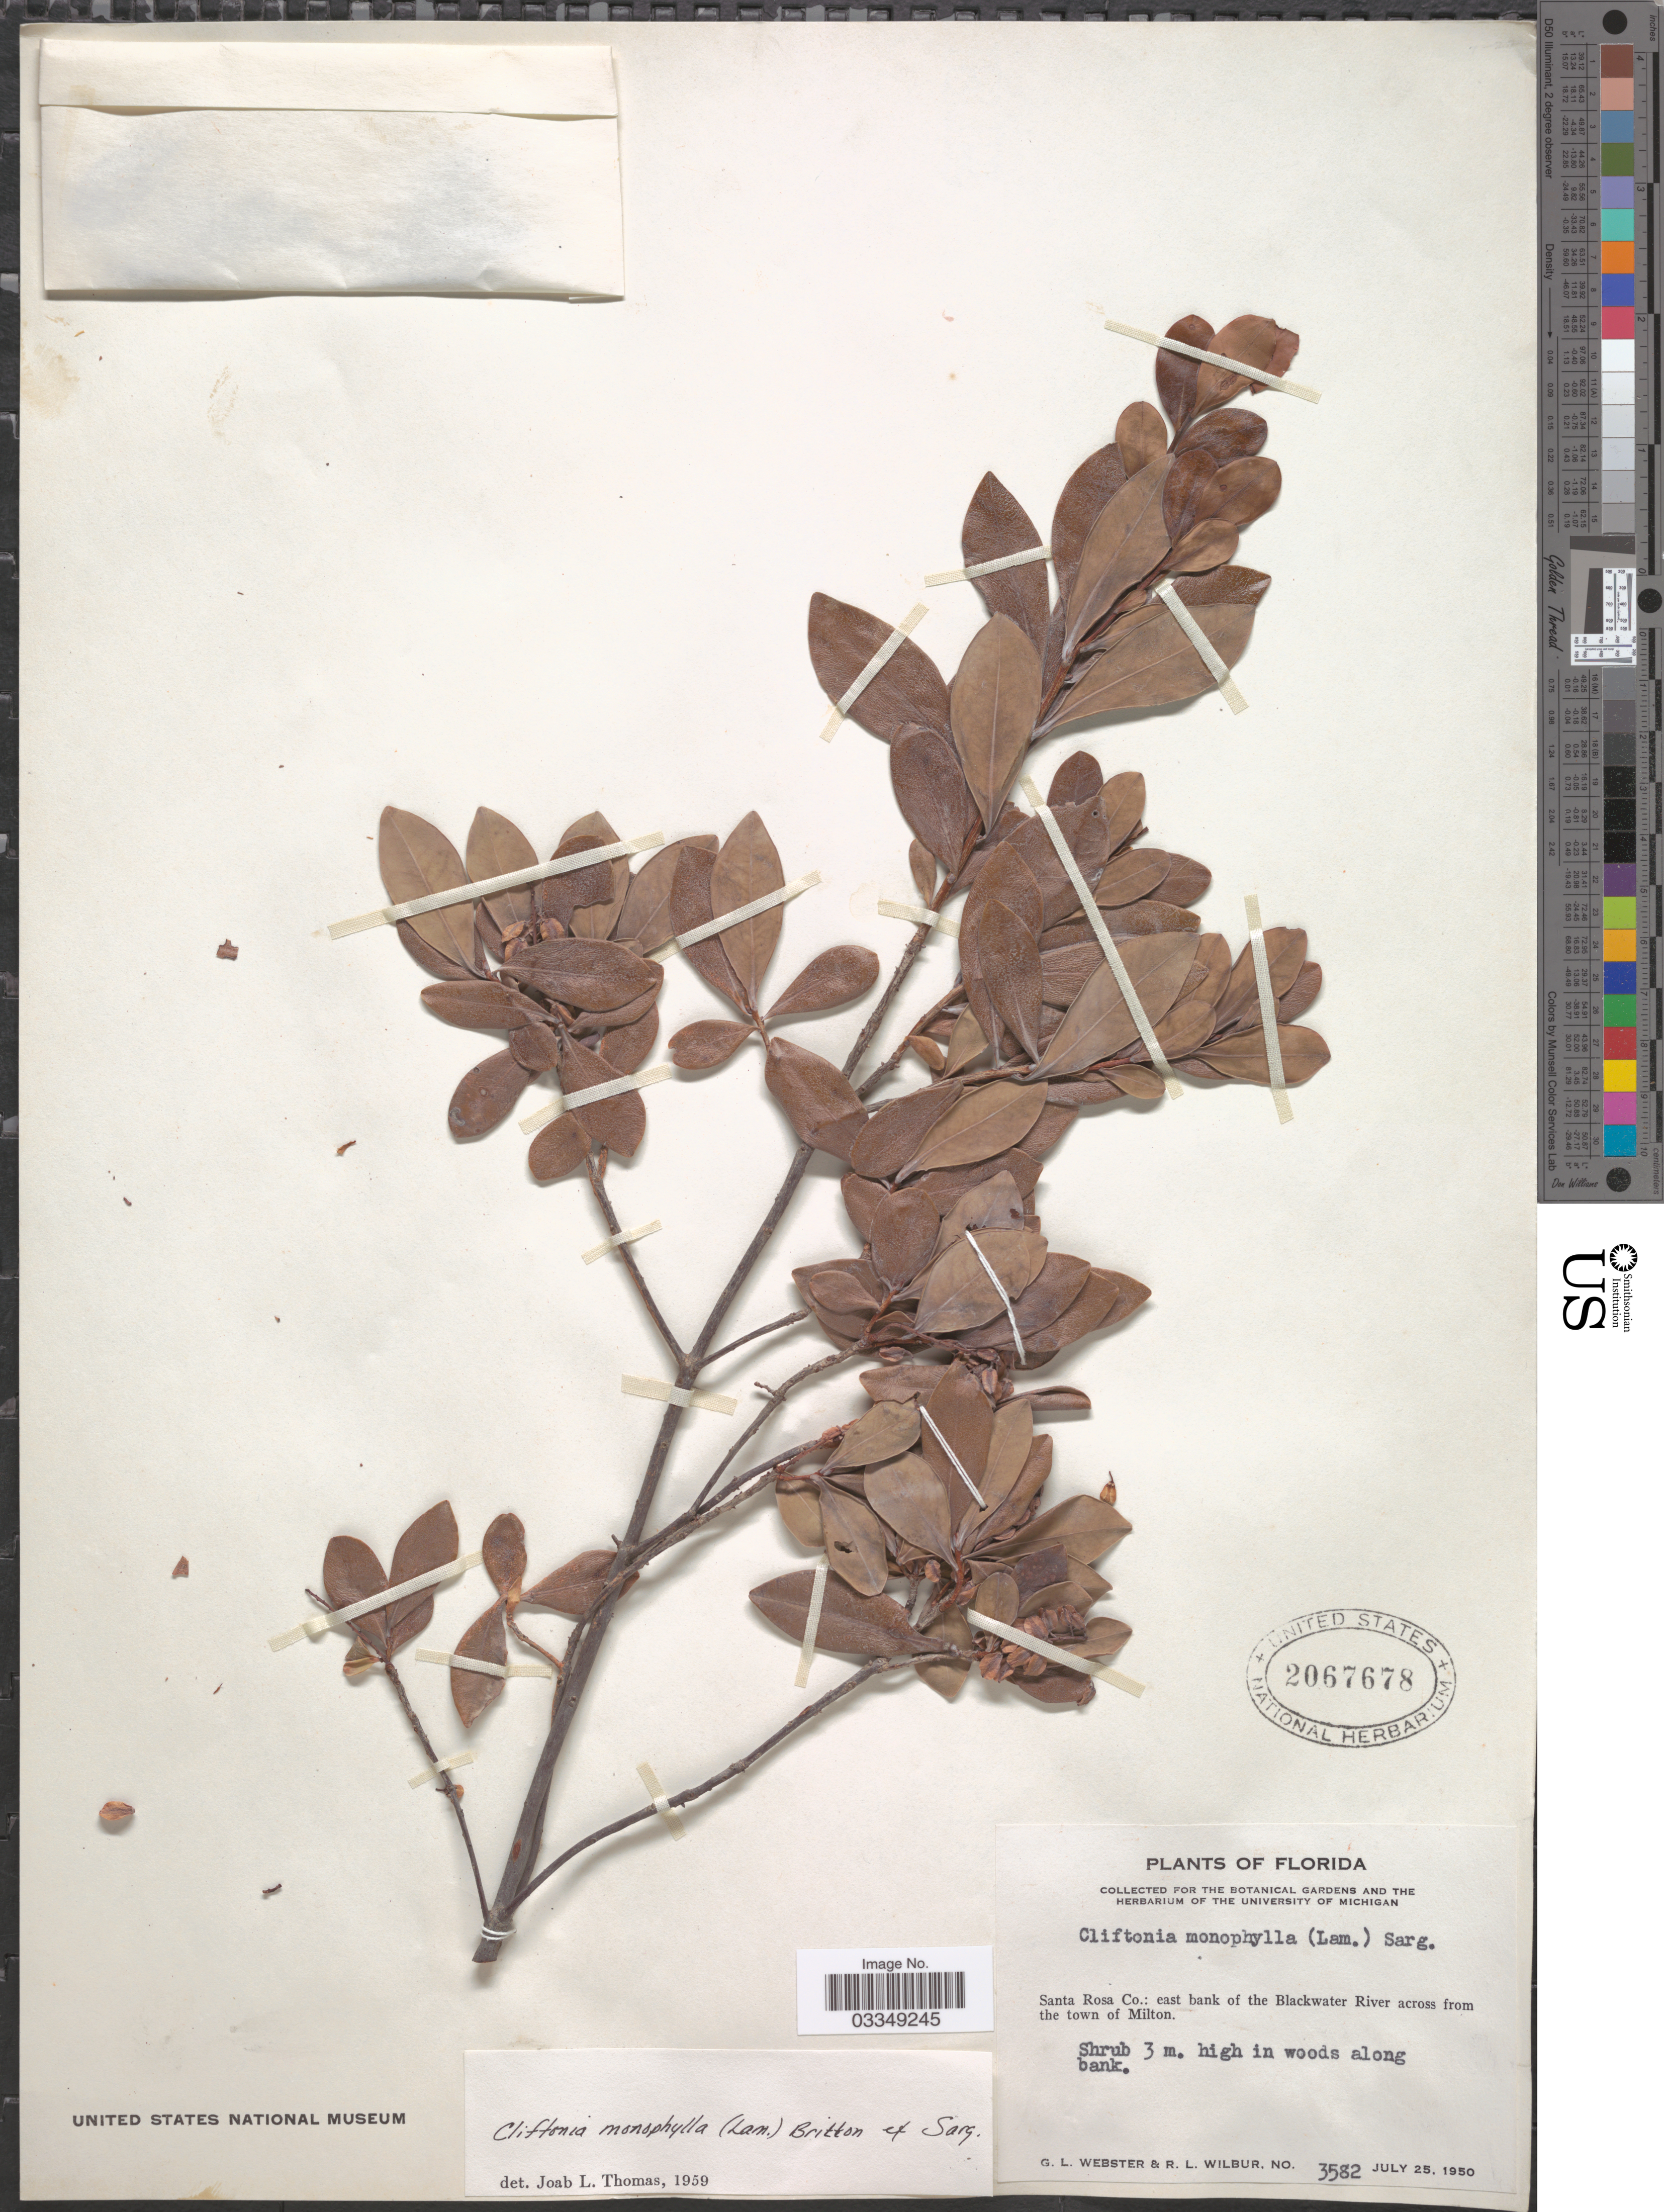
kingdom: Plantae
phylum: Tracheophyta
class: Magnoliopsida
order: Ericales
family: Cyrillaceae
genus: Cliftonia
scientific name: Cliftonia monophylla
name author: (Lam.) Britton ex Sarg.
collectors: G. L. Webster & R. L. Wilbur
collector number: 3582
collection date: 1950-07-25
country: United States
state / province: Florida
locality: Santa Rosa Co.: east bank of the Blackwater River across from the town of Milton.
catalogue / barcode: US 2067678